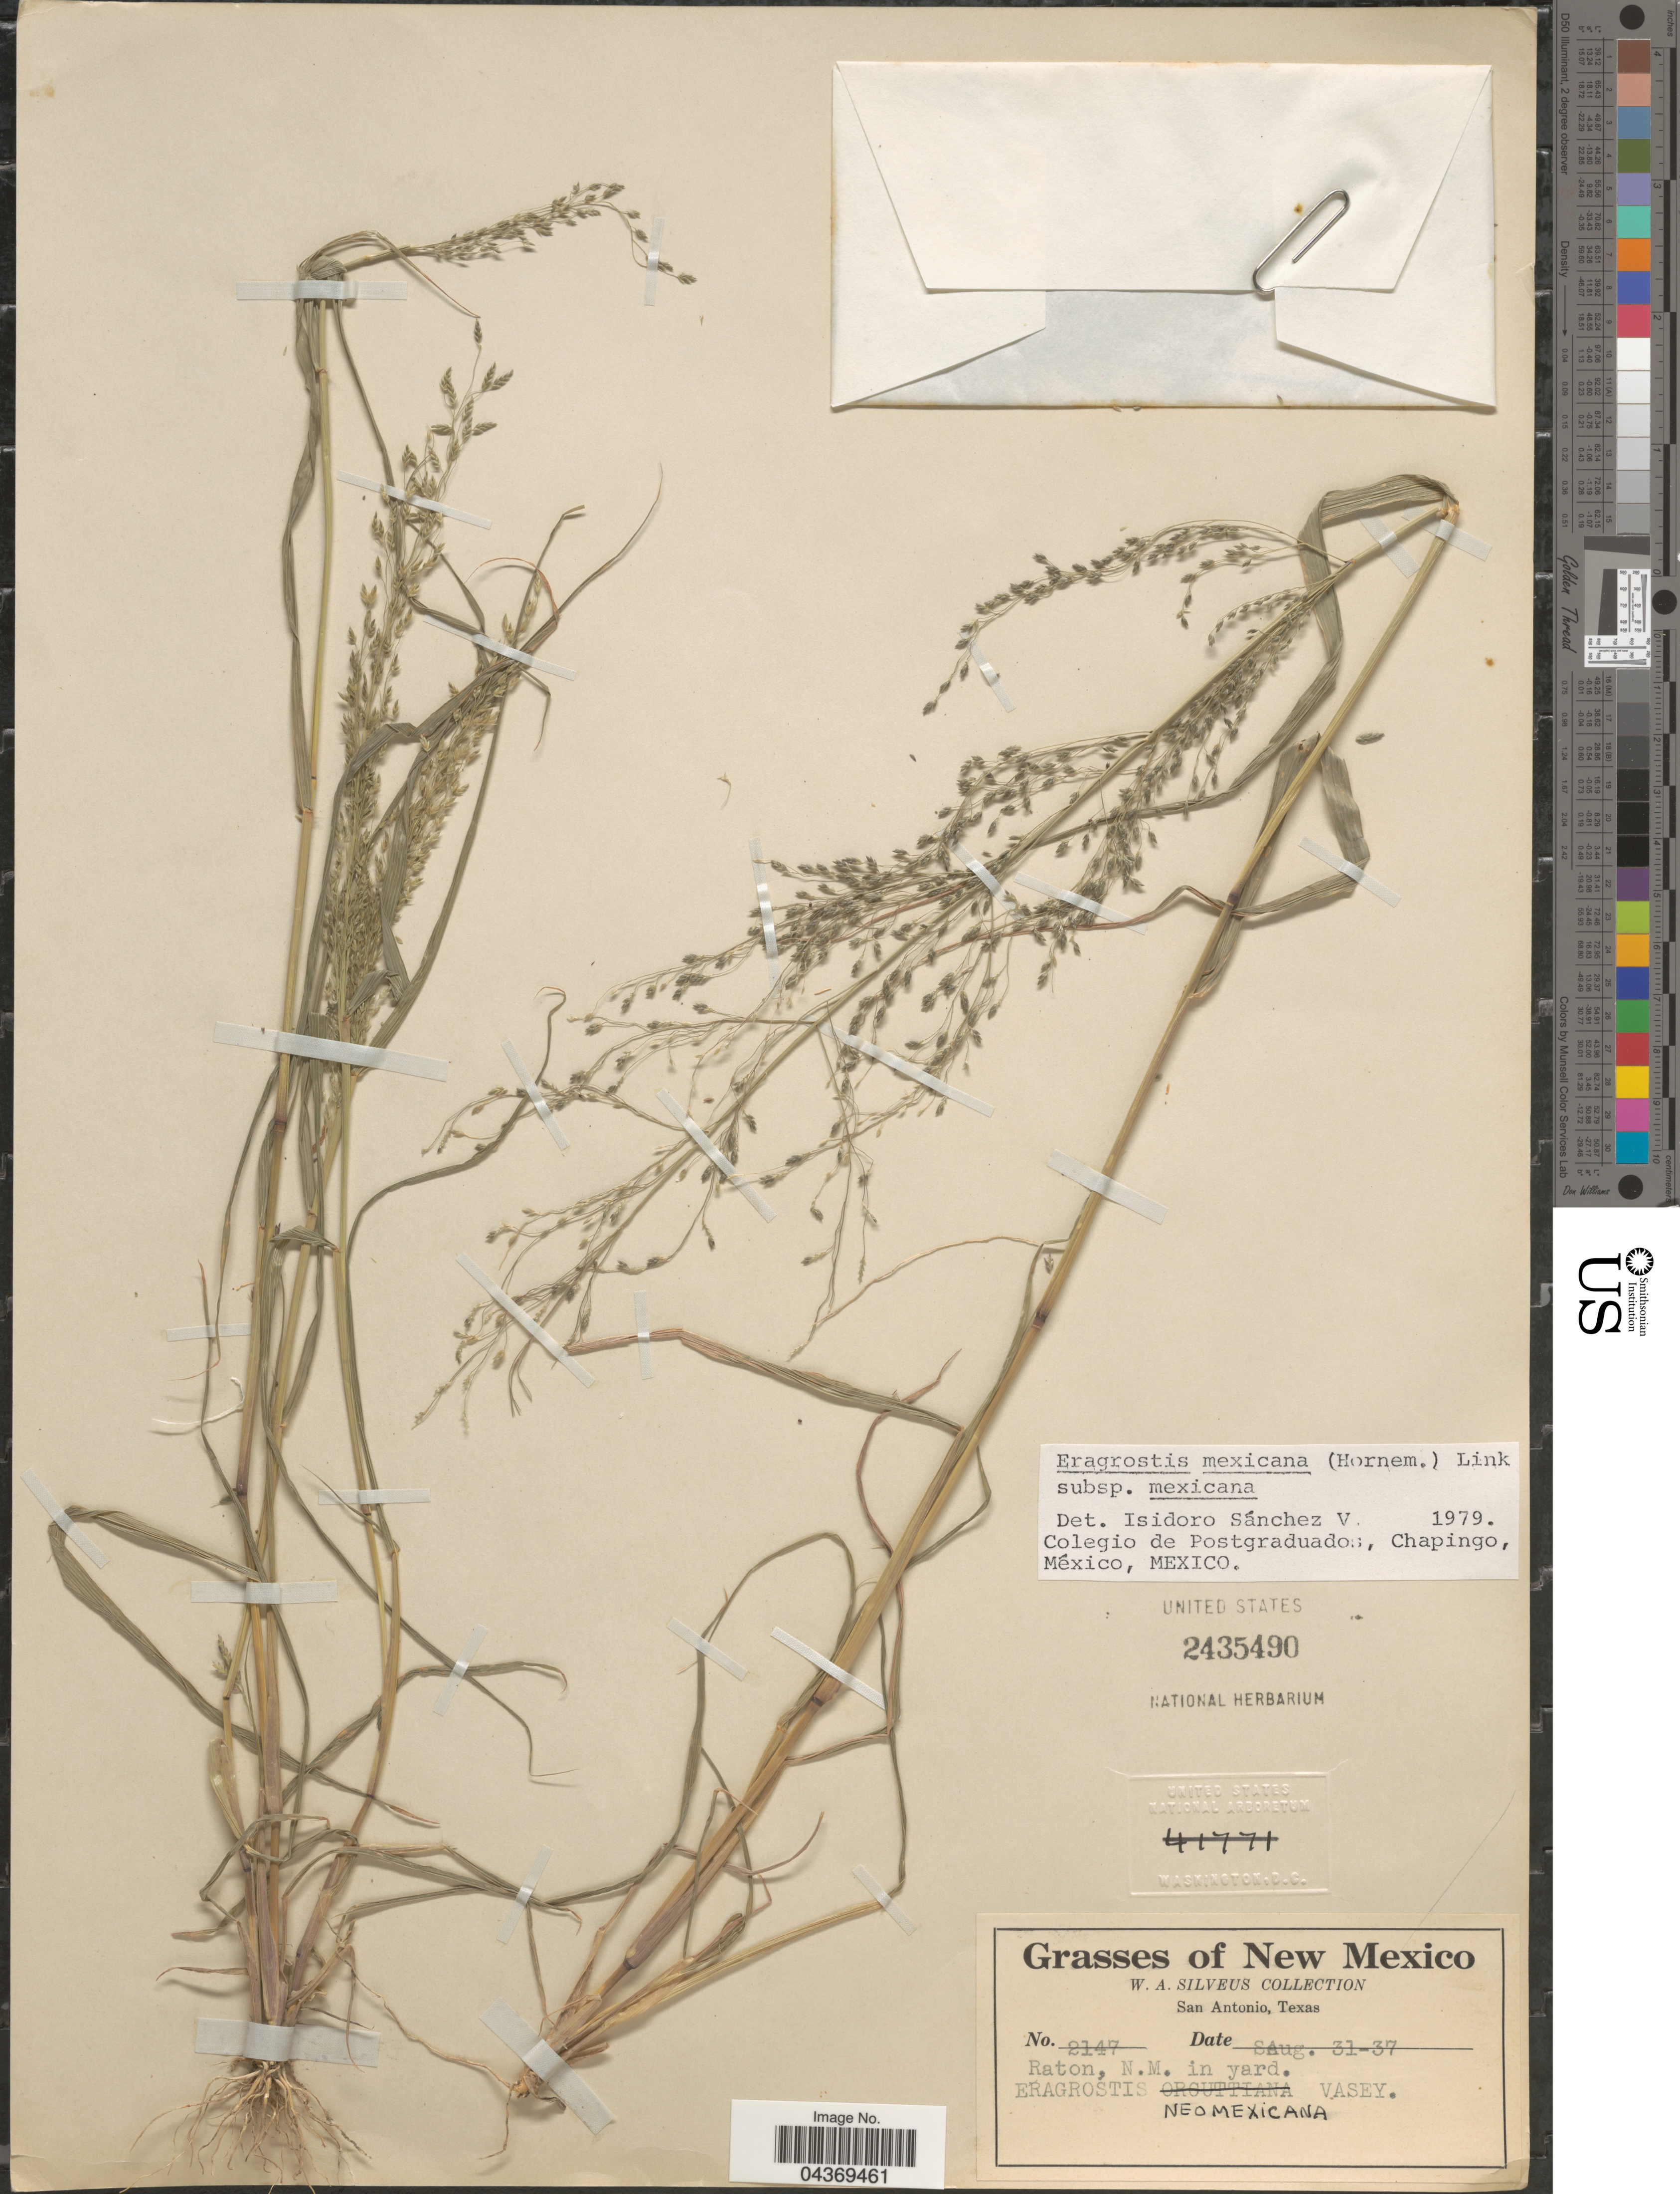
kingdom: Plantae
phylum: Tracheophyta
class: Liliopsida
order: Poales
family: Poaceae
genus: Eragrostis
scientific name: Eragrostis mexicana subsp. mexicana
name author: (Hornem.) Link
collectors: W. Silveus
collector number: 2147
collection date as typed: Transcribed d/m/y: 31/8/37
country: United States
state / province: New Mexico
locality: Raton, N.M. in yard.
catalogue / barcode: US 2435490